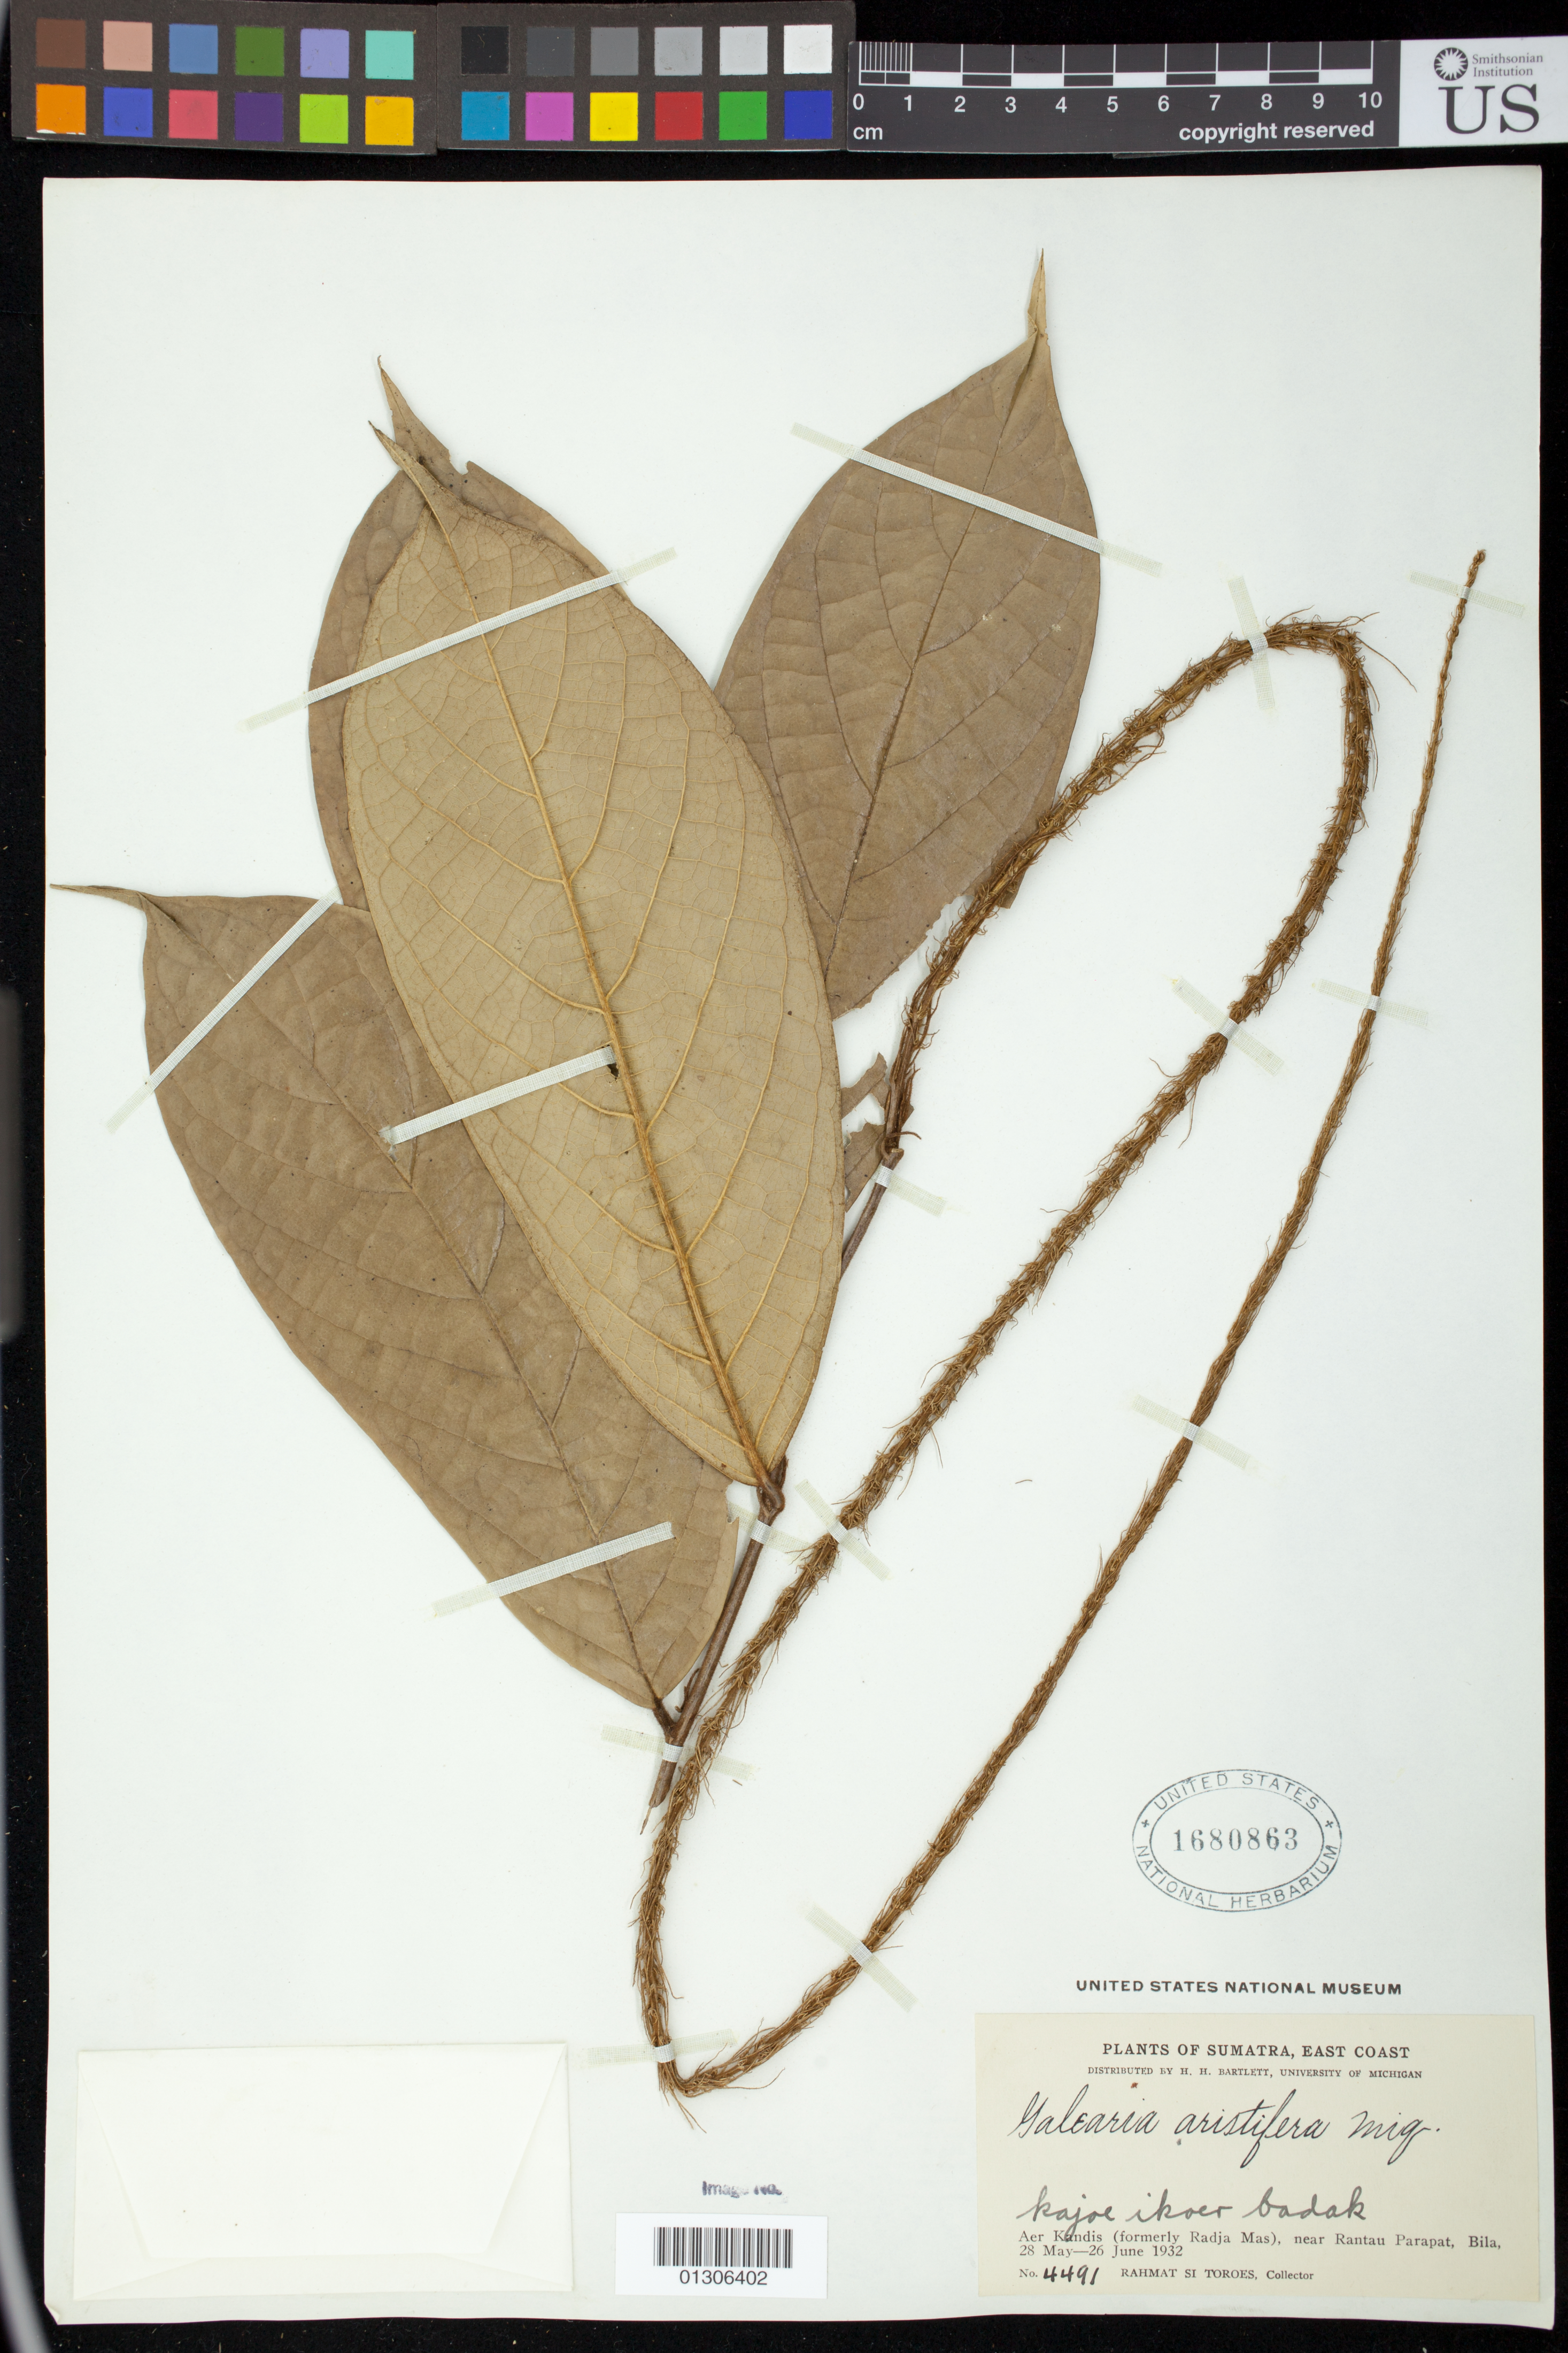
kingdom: Plantae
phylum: Tracheophyta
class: Magnoliopsida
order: Malpighiales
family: Pandaceae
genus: Galearia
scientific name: Galearia aristifera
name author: Miq.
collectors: Rahmat Si Boeea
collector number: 4491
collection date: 1932-05-28/1932-06-26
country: Indonesia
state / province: Sumatra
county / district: Sumatera Utara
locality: Aer Kandis (formerly Radja Mas), near Rantau Parapat (Rantau Prapat), Bila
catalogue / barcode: US 1680863